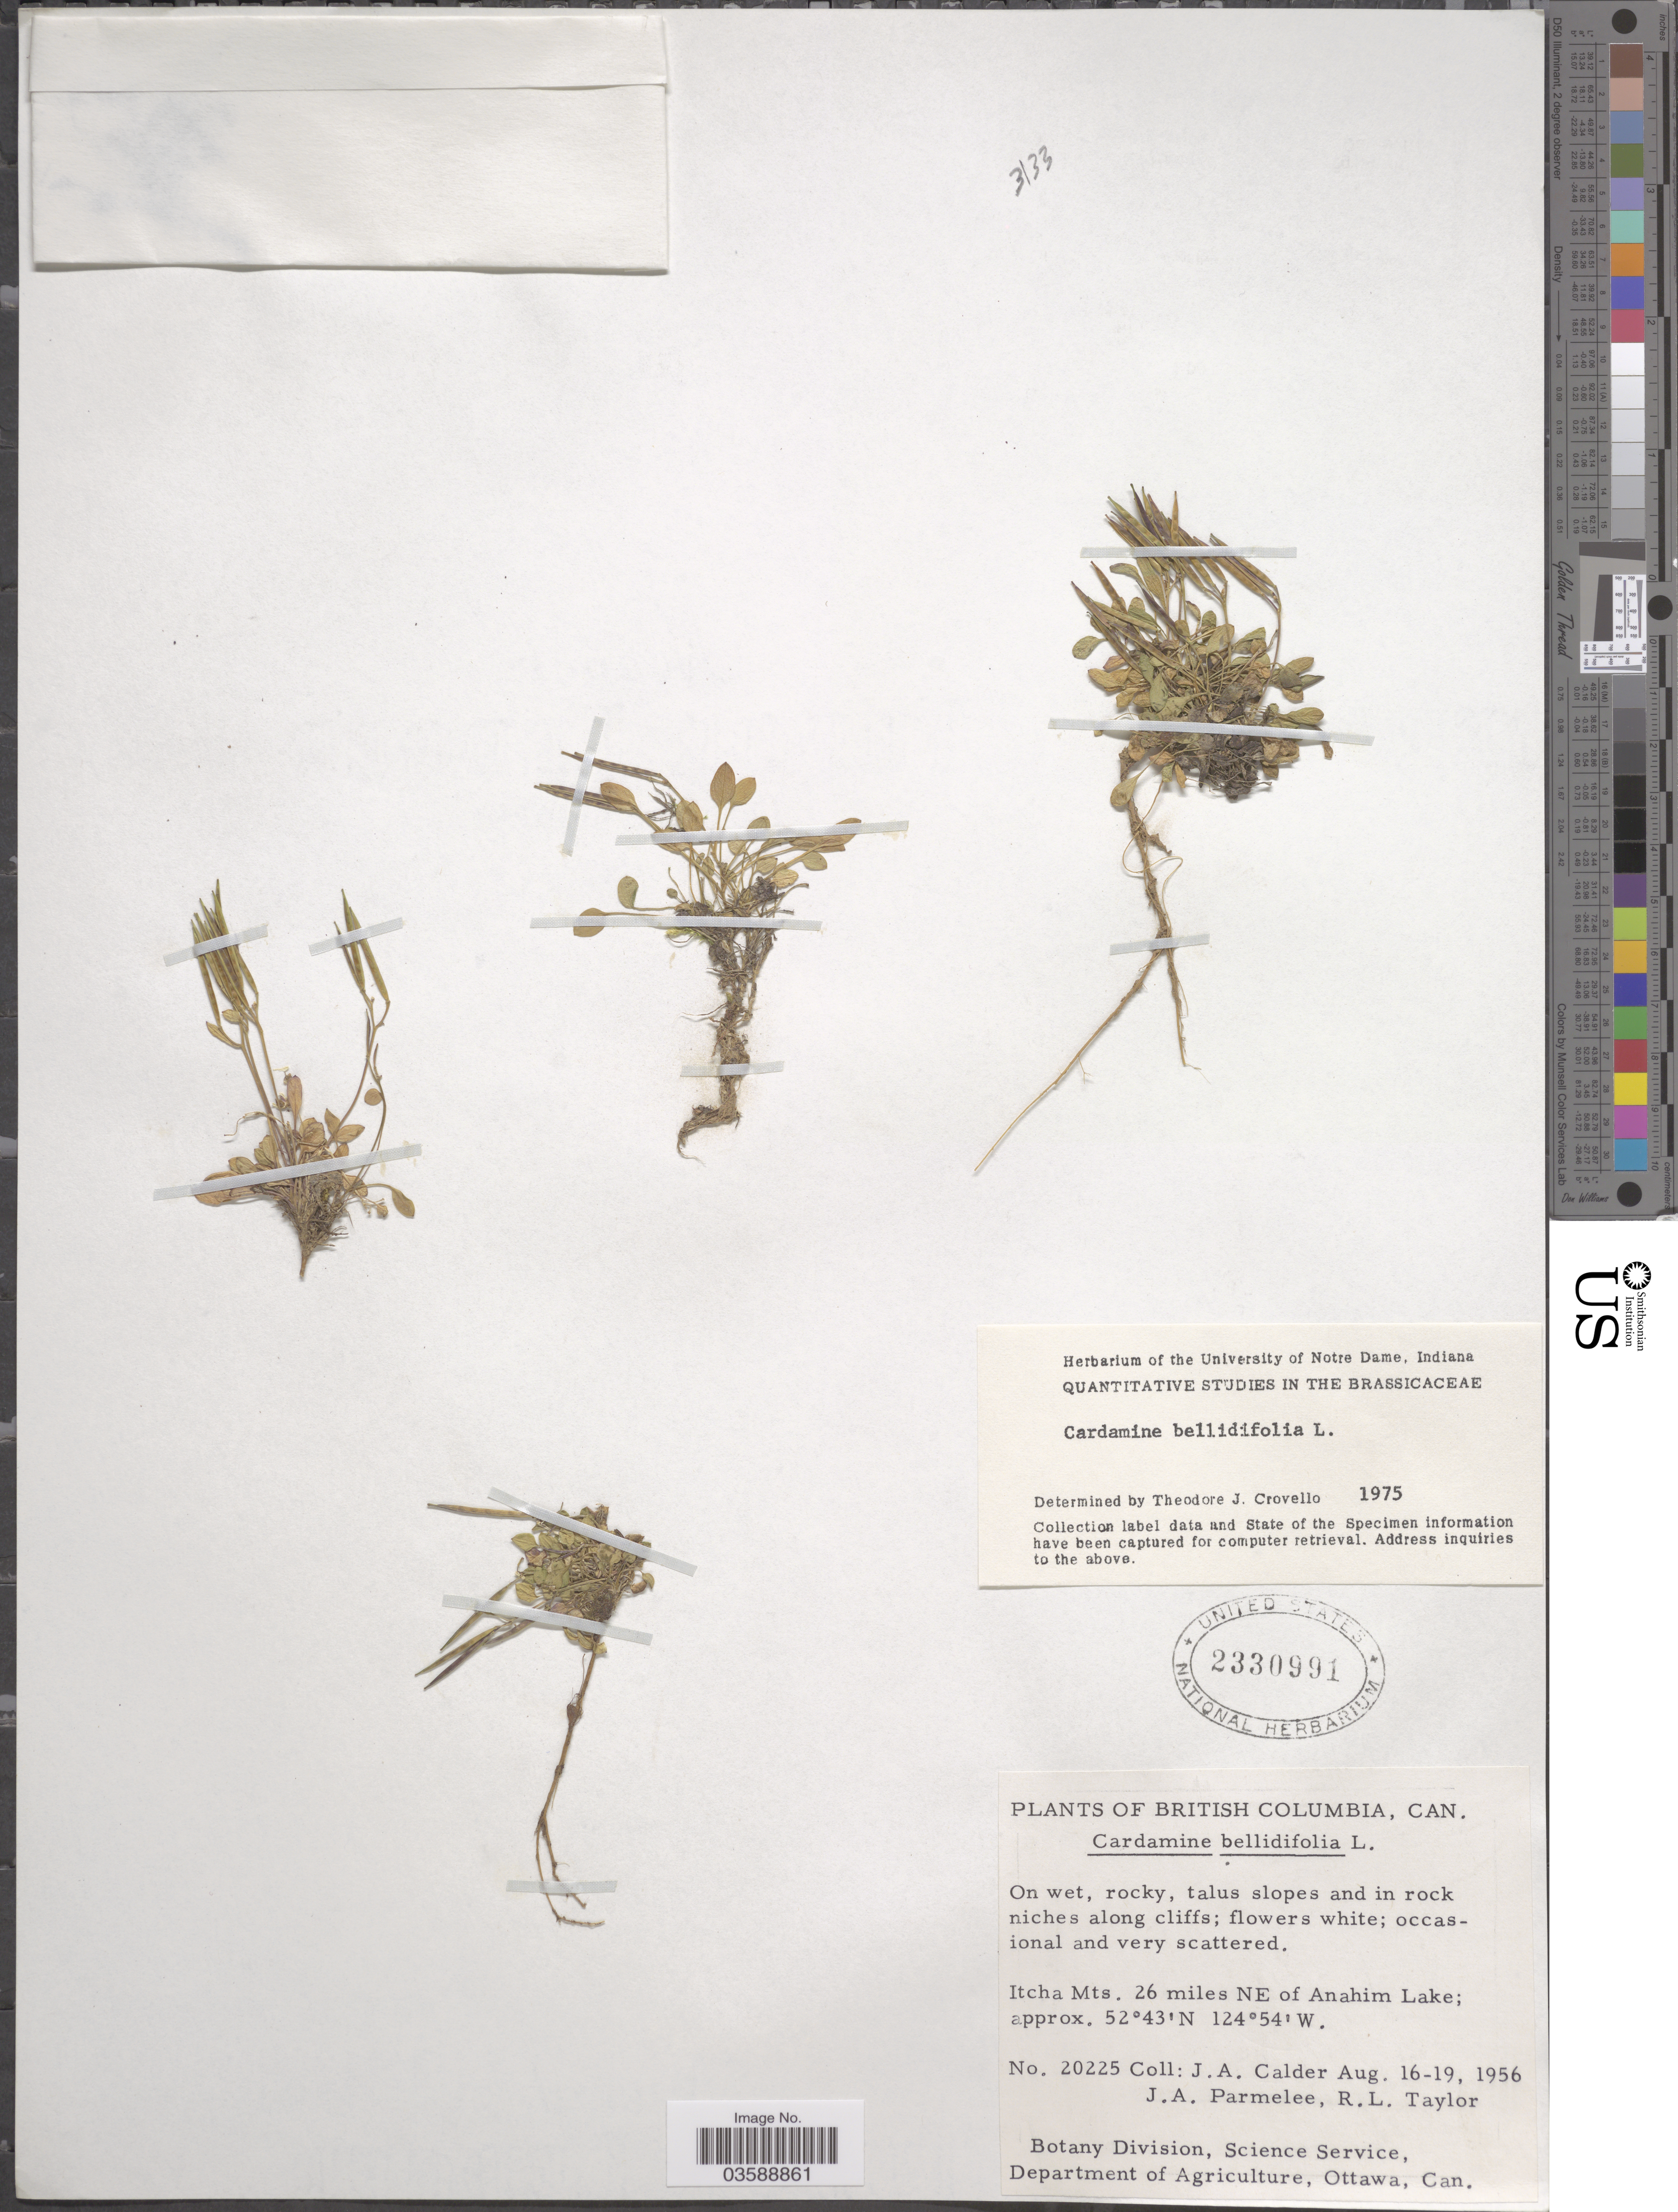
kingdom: Plantae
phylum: Tracheophyta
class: Magnoliopsida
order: Brassicales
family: Brassicaceae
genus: Cardamine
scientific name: Cardamine bellidifolia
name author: L.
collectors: J. A. Calder, J. A. Parmelee & R. Taylor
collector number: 20225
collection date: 1956-08-16/1956-08-19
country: Canada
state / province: British Columbia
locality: Itcha Mts. 26 miles NE of Anahim Lake.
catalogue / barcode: US 2330991